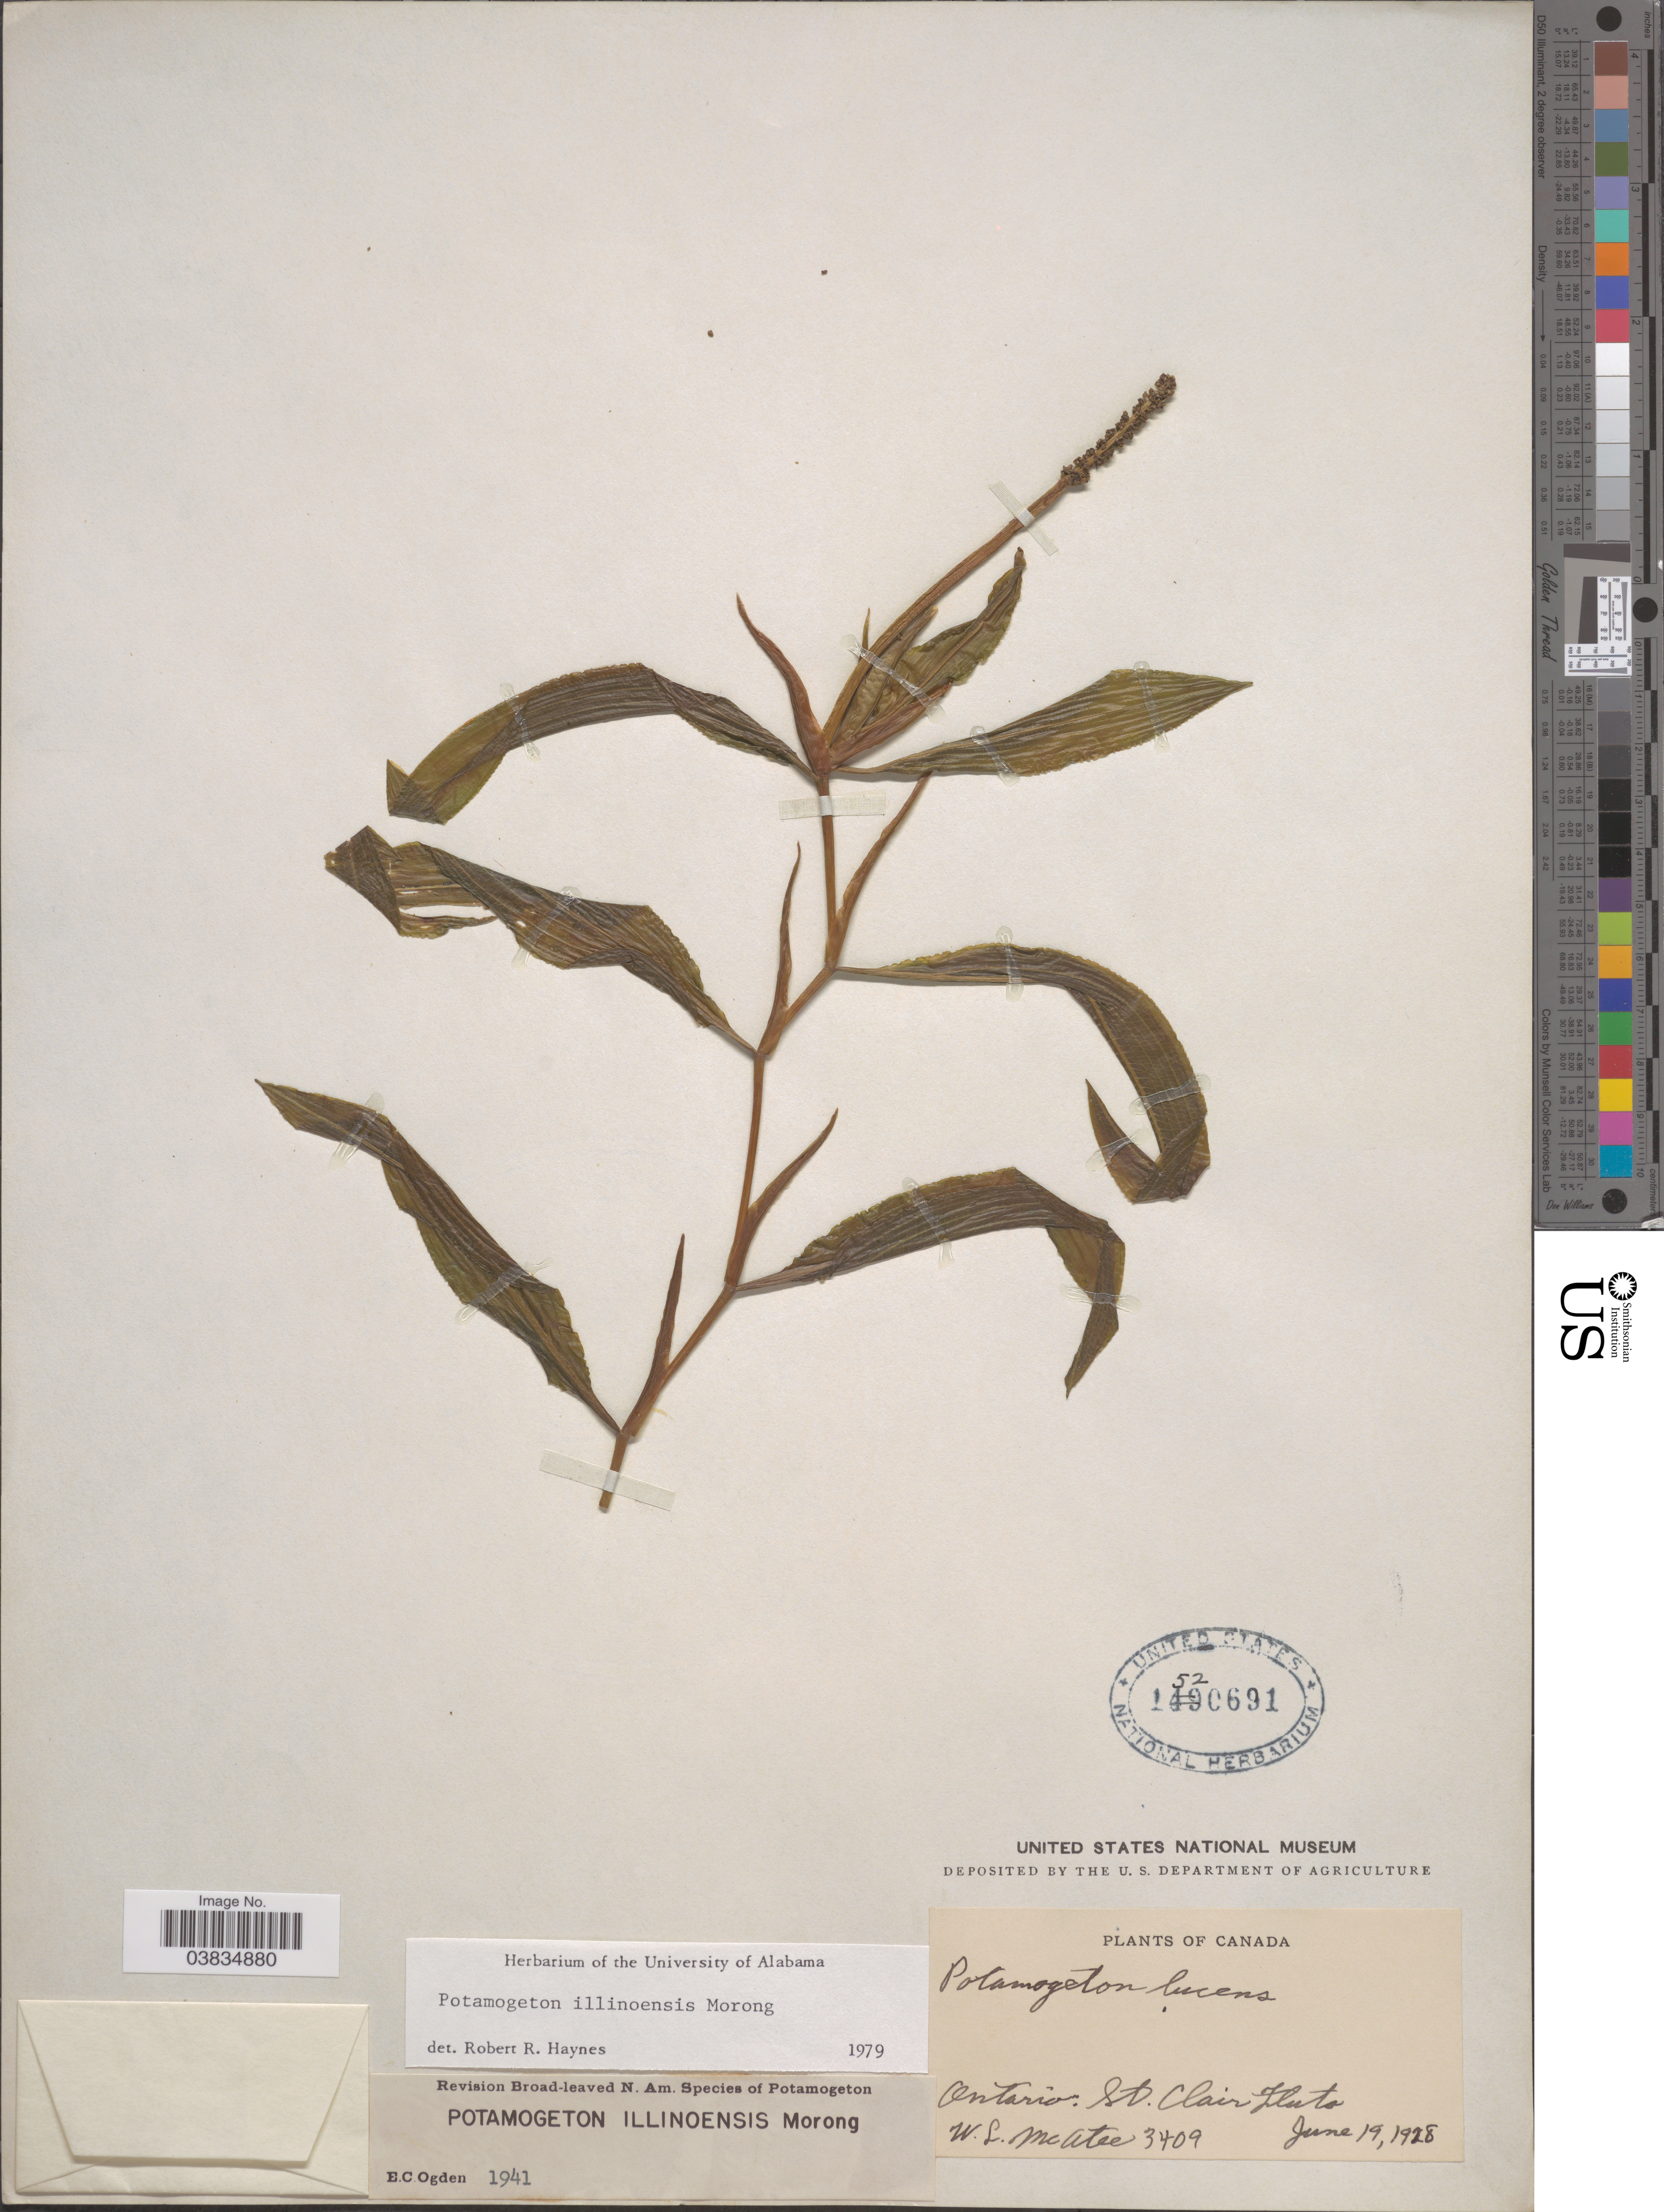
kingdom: Plantae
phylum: Tracheophyta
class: Liliopsida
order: Alismatales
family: Potamogetonaceae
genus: Potamogeton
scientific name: Potamogeton illinoensis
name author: Morong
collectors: W. McAtee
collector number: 3409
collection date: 1928-06-19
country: Canada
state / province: Ontario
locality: St. Claire flats.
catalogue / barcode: US 1520691